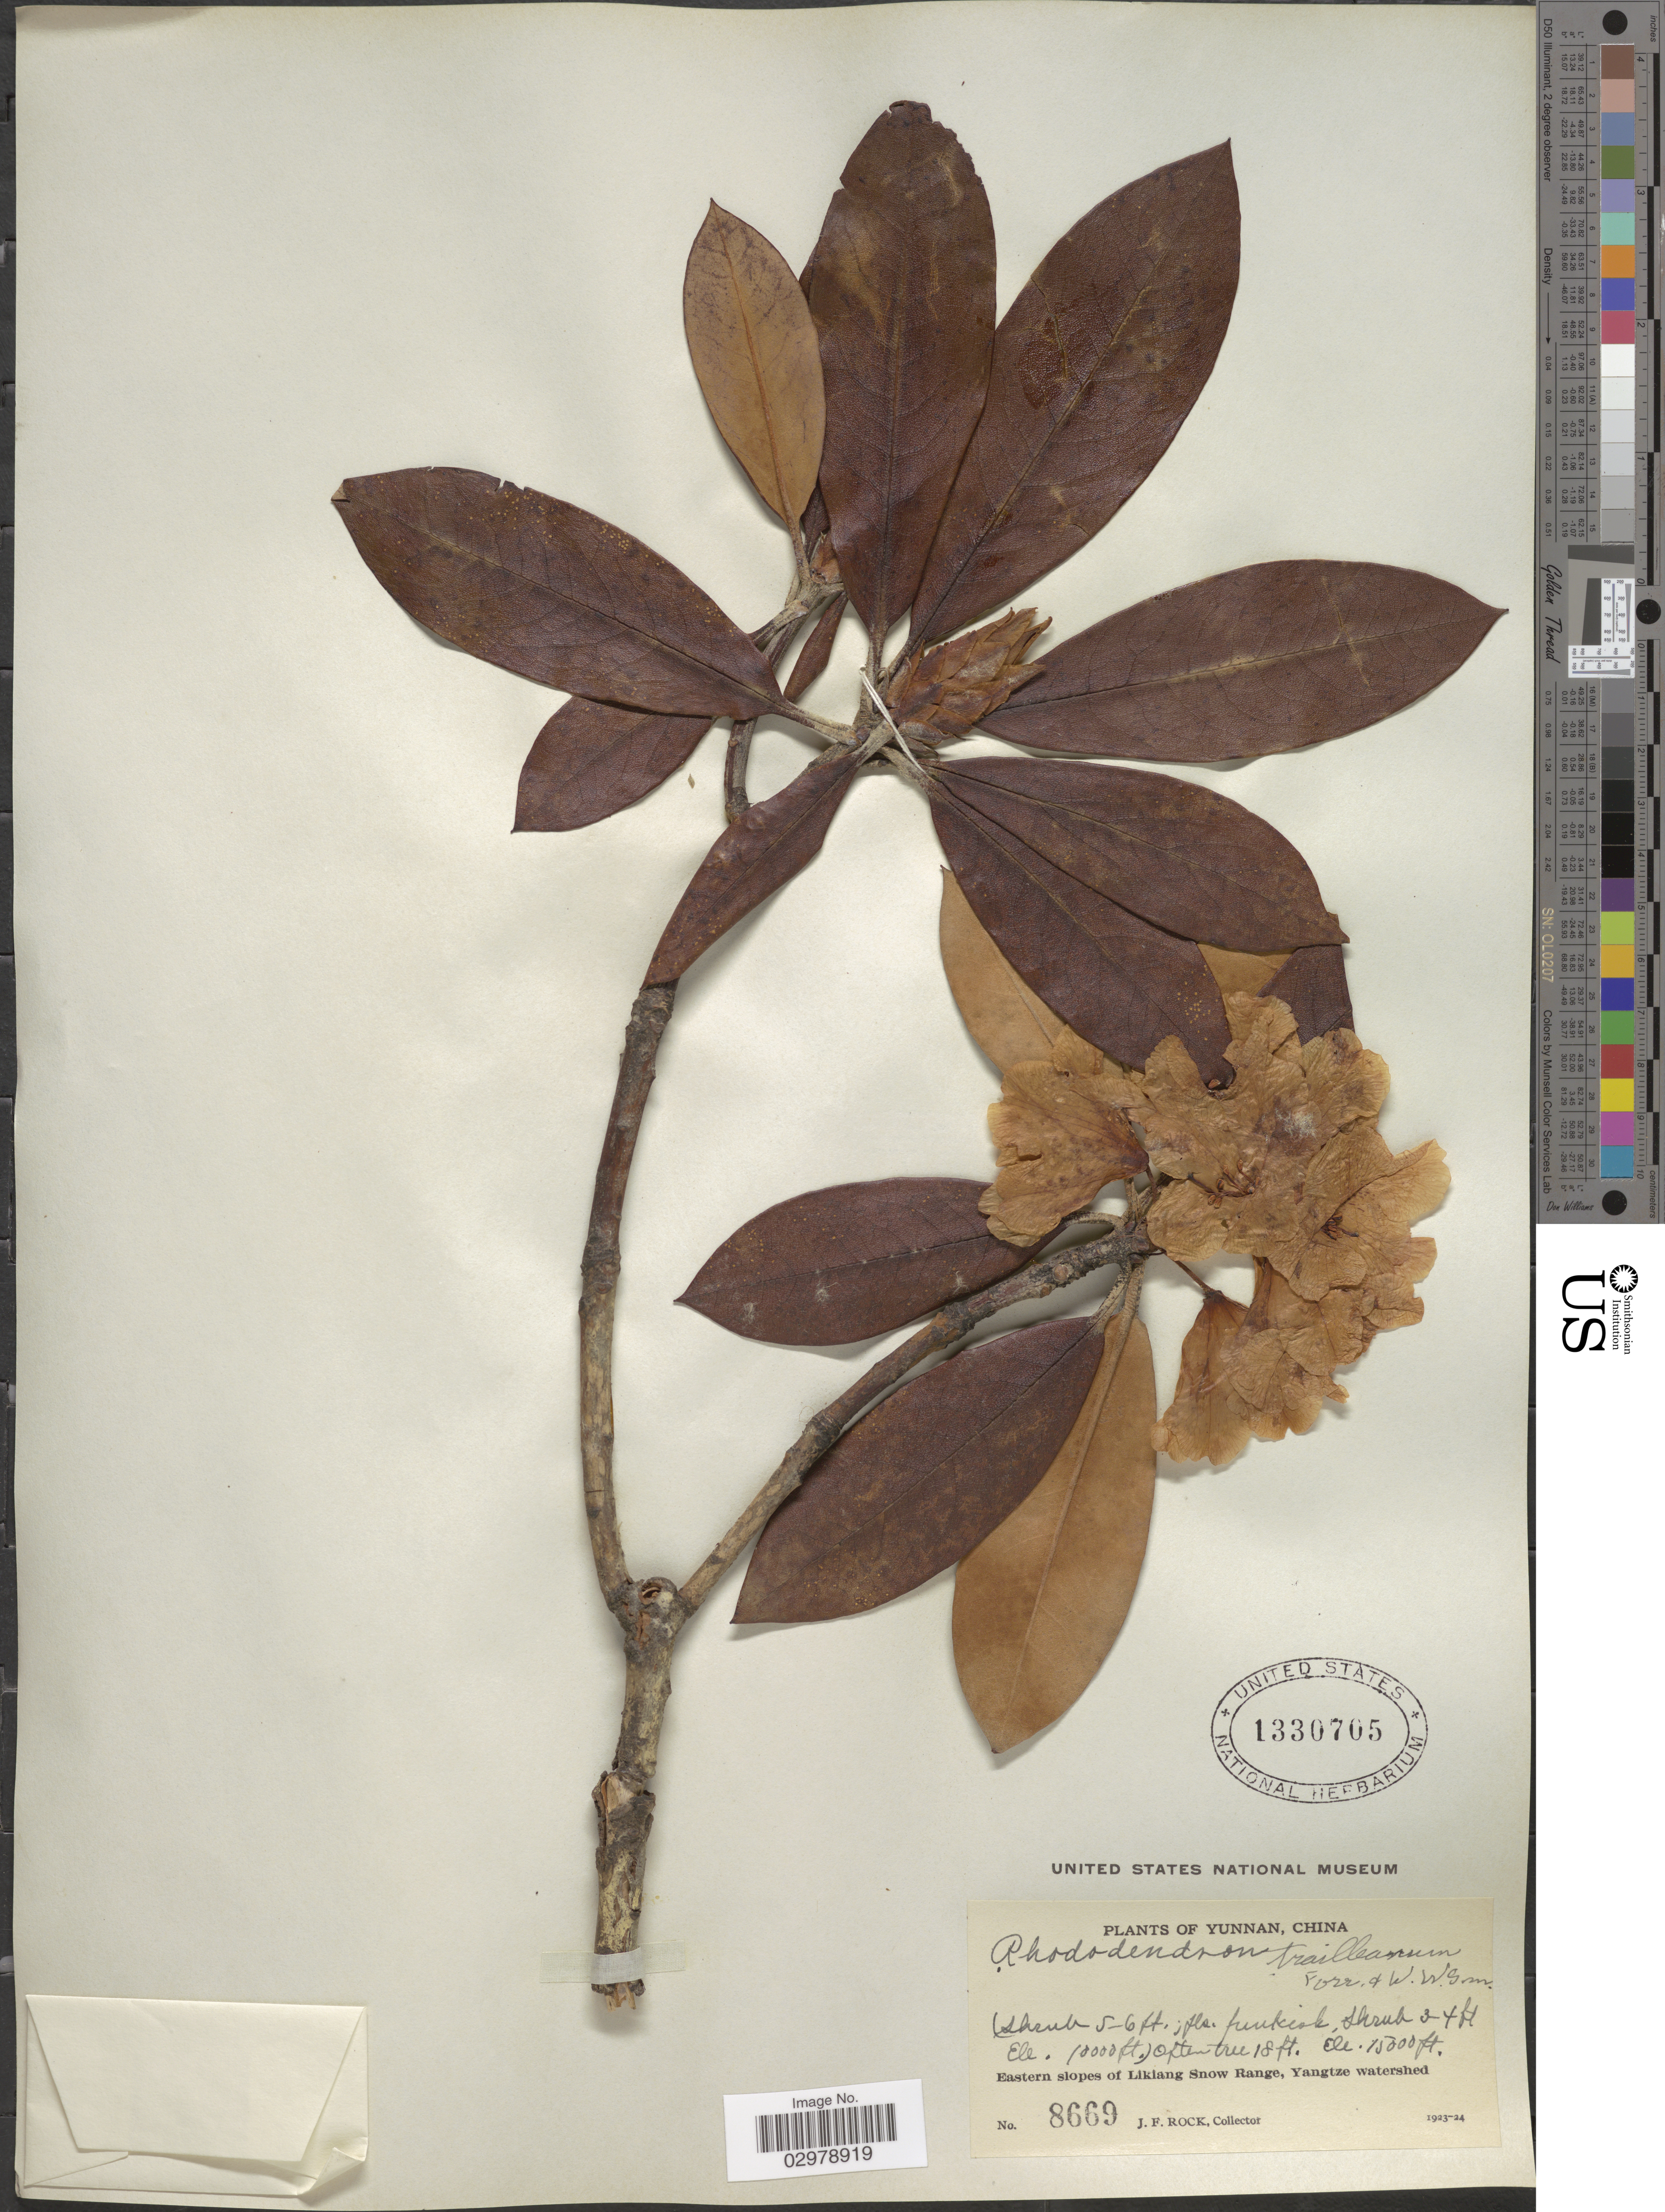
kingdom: Plantae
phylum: Tracheophyta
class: Magnoliopsida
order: Ericales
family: Ericaceae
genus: Rhododendron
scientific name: Rhododendron traillianum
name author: Forrest & W.W. Sm.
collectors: J. Rock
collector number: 8669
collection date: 1923/1924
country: China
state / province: Yunnan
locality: Eastern slopes of Likiang Snow Range, Yangtze watershed.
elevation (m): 3048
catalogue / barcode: US 1330705